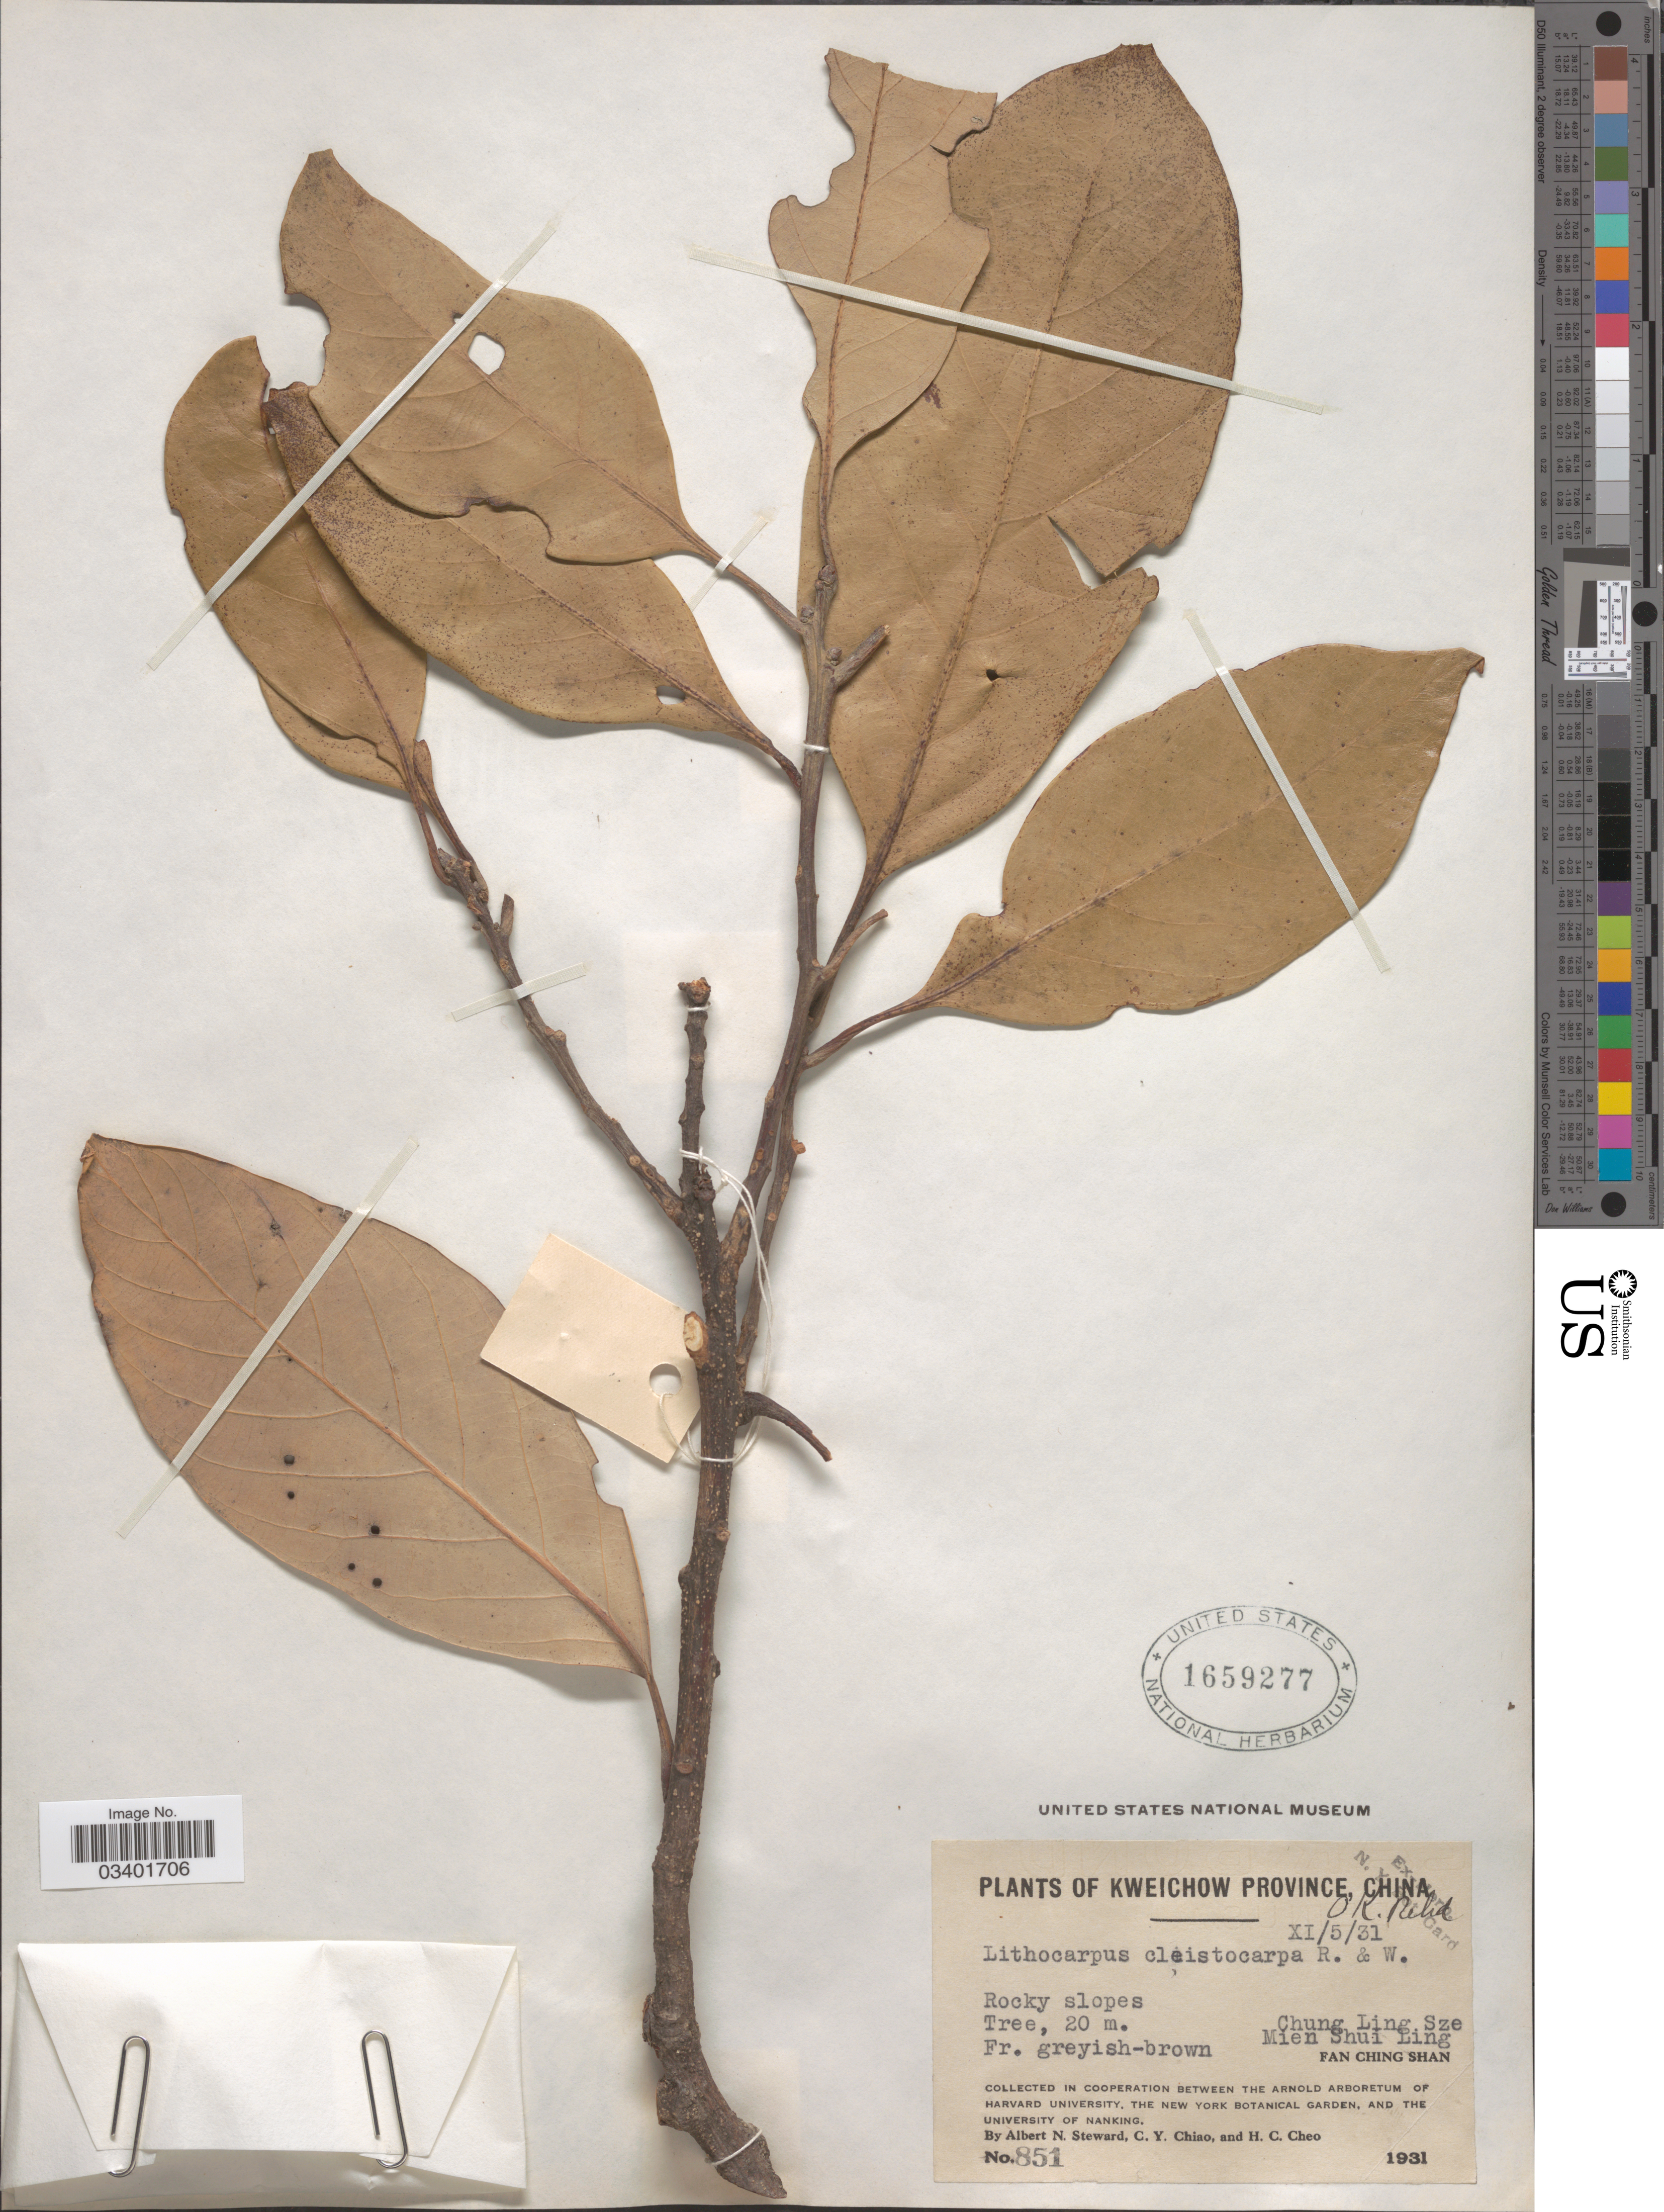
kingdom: Plantae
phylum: Tracheophyta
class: Magnoliopsida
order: Fagales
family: Fagaceae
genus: Lithocarpus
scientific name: Lithocarpus cleistocarpus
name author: (Seemen) Rehder & E.H. Wilson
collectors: A. N. Steward, C. Y. Chiao & H. Cheo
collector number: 851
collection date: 1931-11-05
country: China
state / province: Guizhou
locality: Kweichow Province, Chung Ling Sze, Mien Shui Ling, Fan Ching Shan.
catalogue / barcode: US 1659277